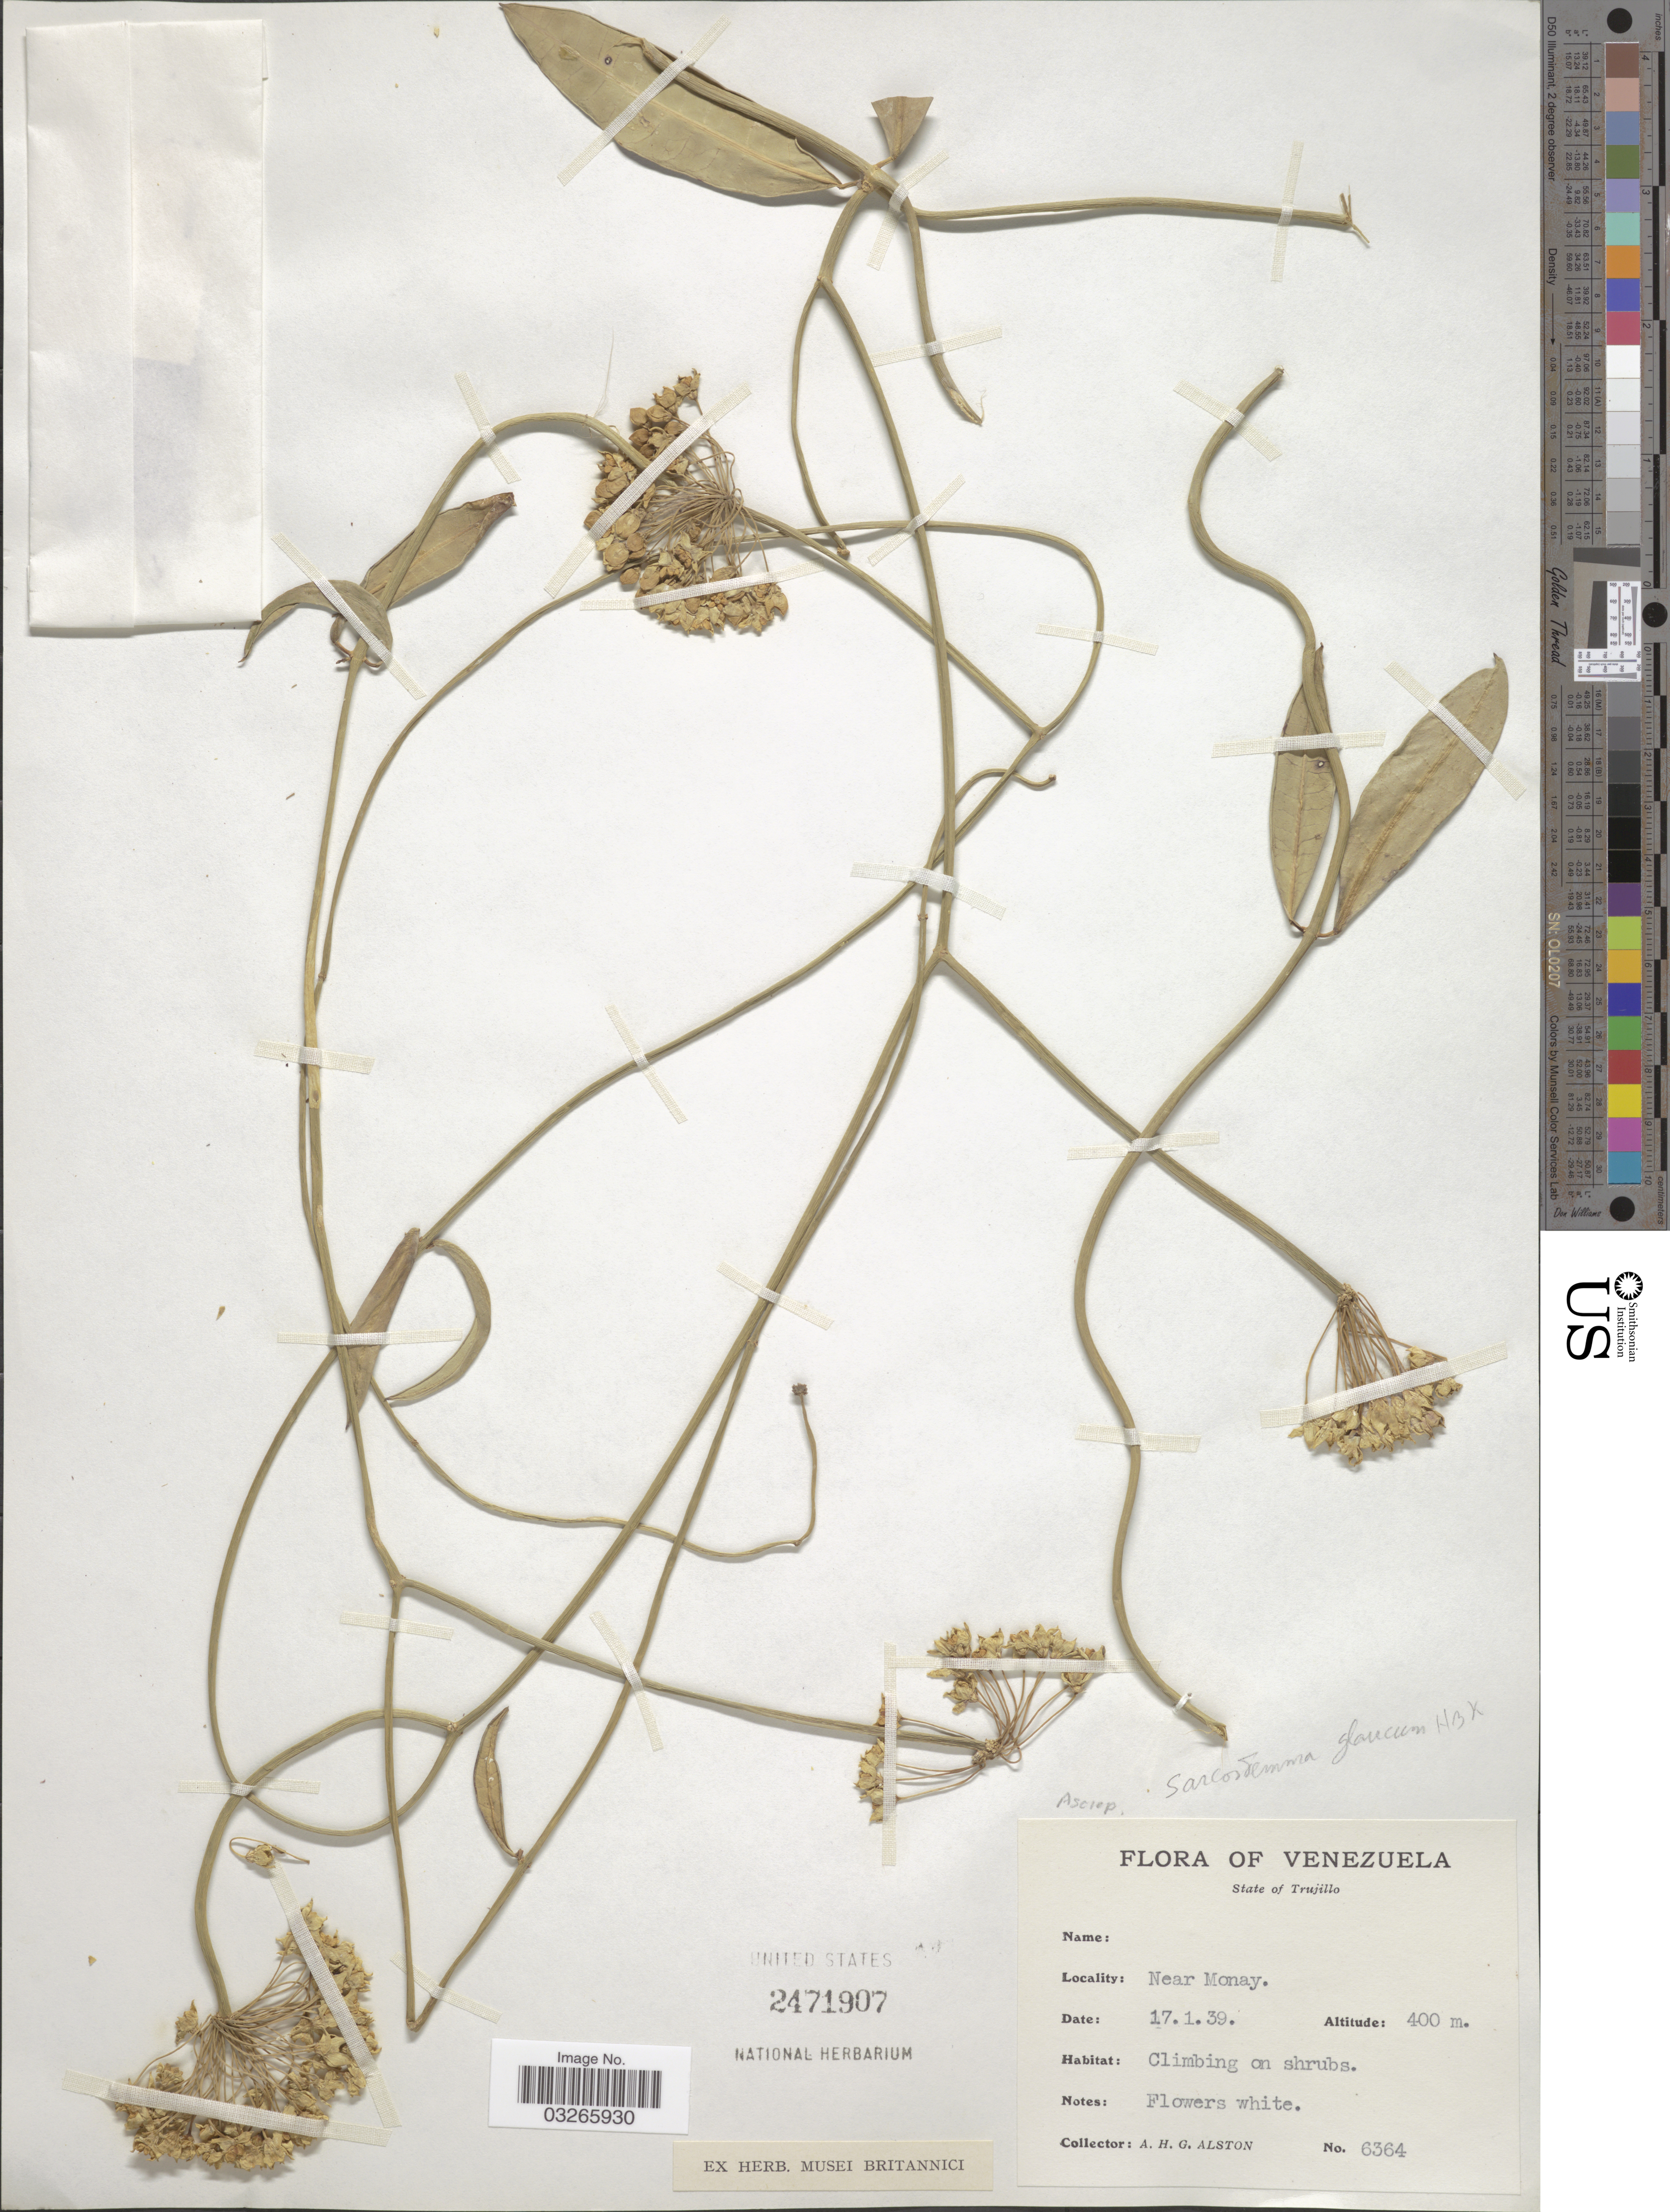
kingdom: Plantae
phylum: Tracheophyta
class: Magnoliopsida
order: Gentianales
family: Apocynaceae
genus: Sarcostemma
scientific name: Sarcostemma glaucum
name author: Kunth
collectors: A. H. Alston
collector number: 6364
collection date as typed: Transcribed d/m/y: 17/1/39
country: Venezuela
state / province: Trujillo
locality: State of Trujillo. Near Monay.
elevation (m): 400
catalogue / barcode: US 2471907